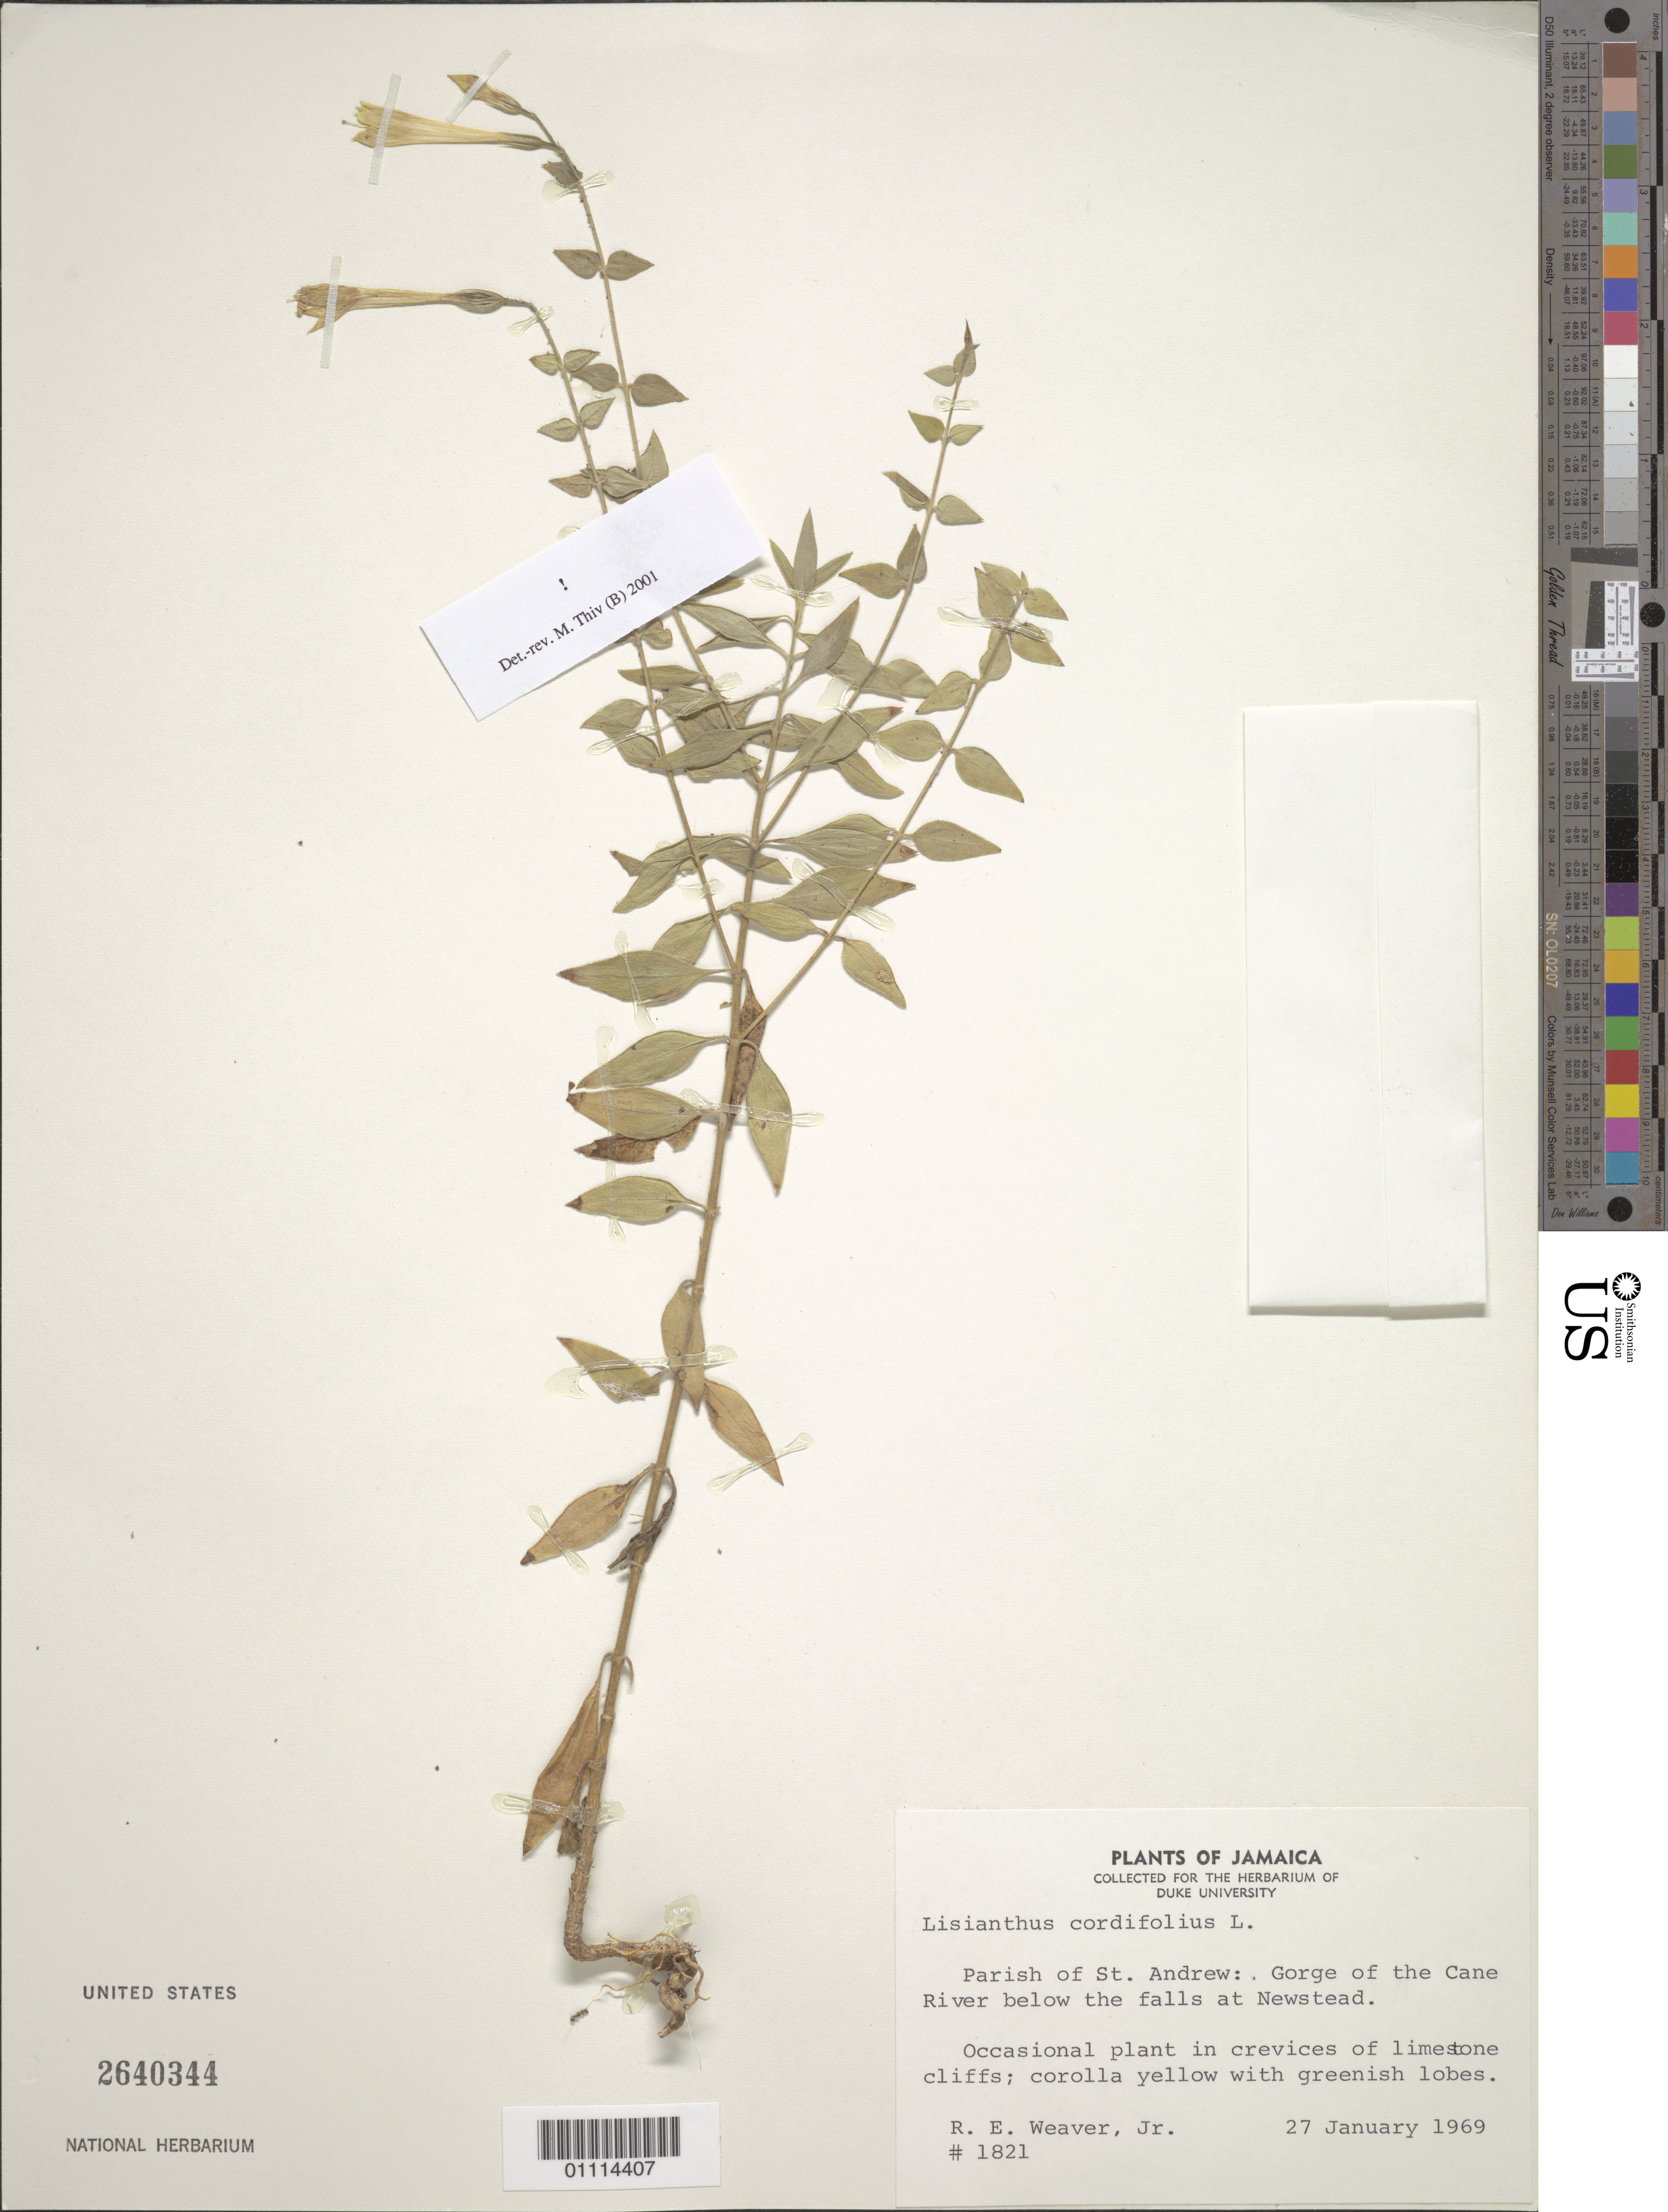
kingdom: Plantae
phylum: Tracheophyta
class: Magnoliopsida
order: Gentianales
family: Gentianaceae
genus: Lisianthius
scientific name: Lisianthius cordifolius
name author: L.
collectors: R. Weaver Jr.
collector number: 1821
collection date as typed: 27 Jan 1969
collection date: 1969-01-27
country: Jamaica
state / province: Saint Andrew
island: Jamaica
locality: Gorge of the Cane River below the falls at Newstead. Occasional plant in crevices of limestone cliffs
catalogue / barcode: US 2640344